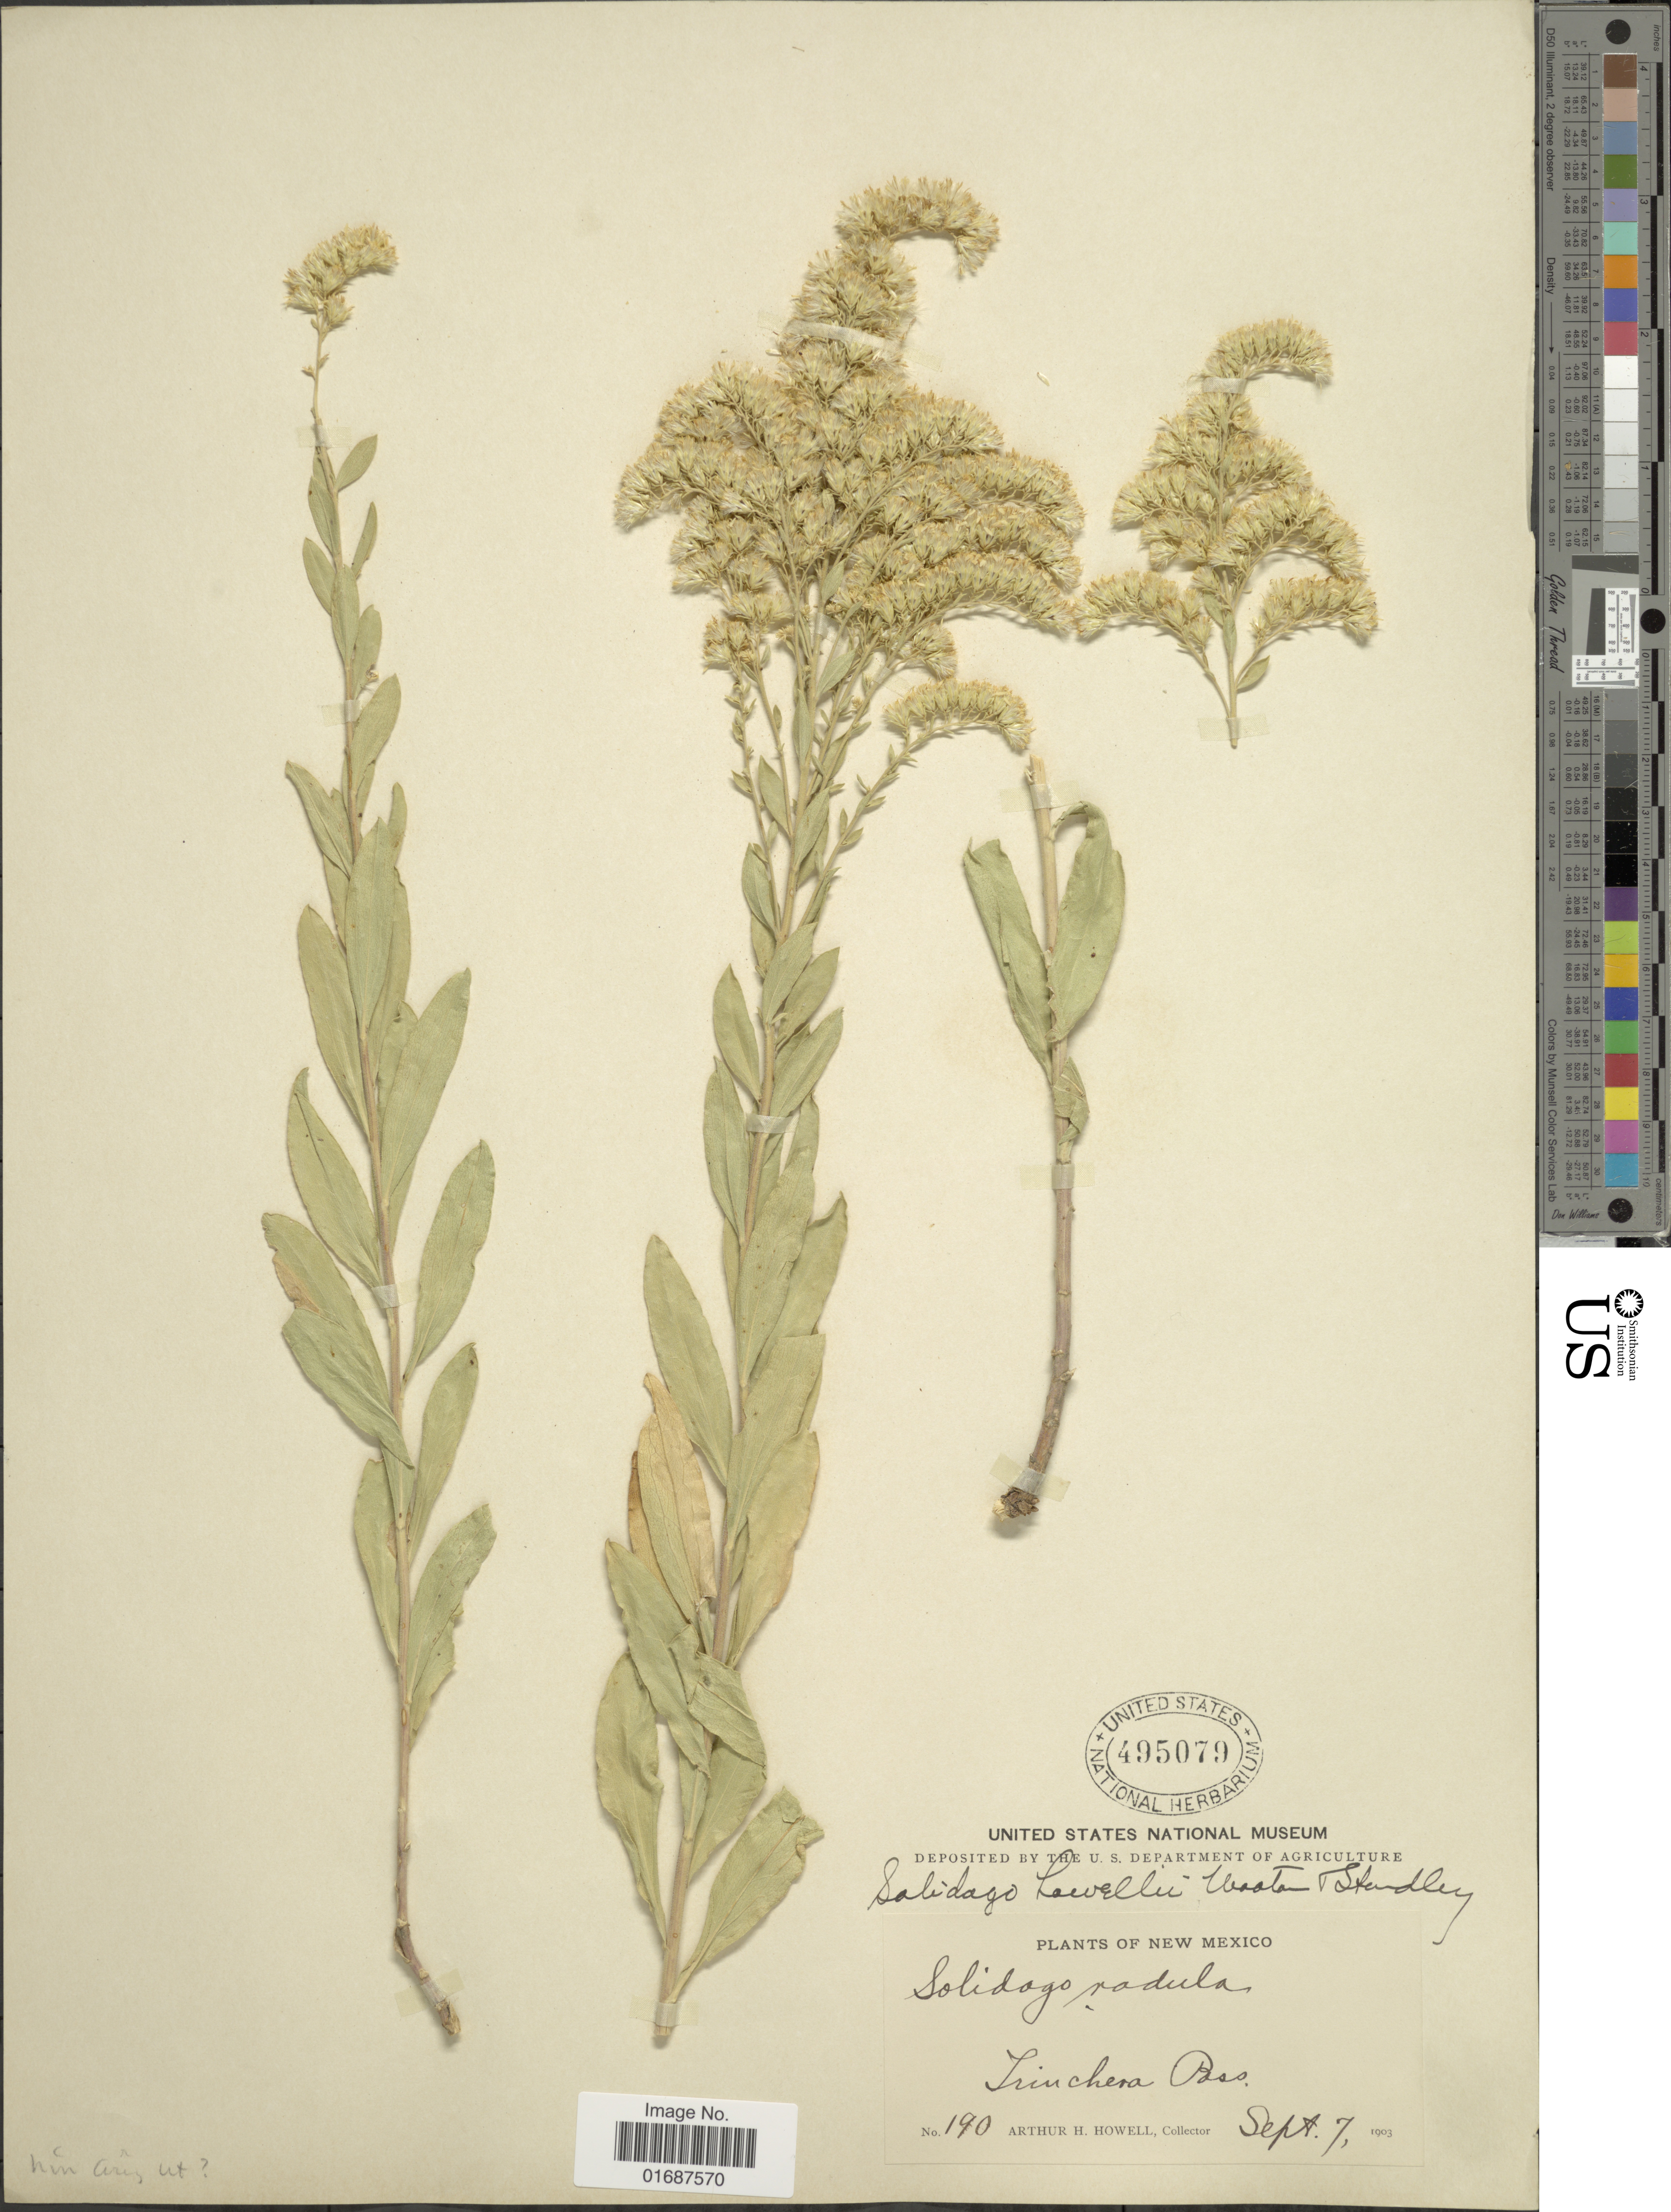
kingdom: Plantae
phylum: Tracheophyta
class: Magnoliopsida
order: Asterales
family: Asteraceae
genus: Solidago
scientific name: Solidago howellii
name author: Wooton & Standl.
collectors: A. Howell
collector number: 190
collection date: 1903-09-07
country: United States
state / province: New Mexico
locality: Trinchera Pass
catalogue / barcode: US 495079